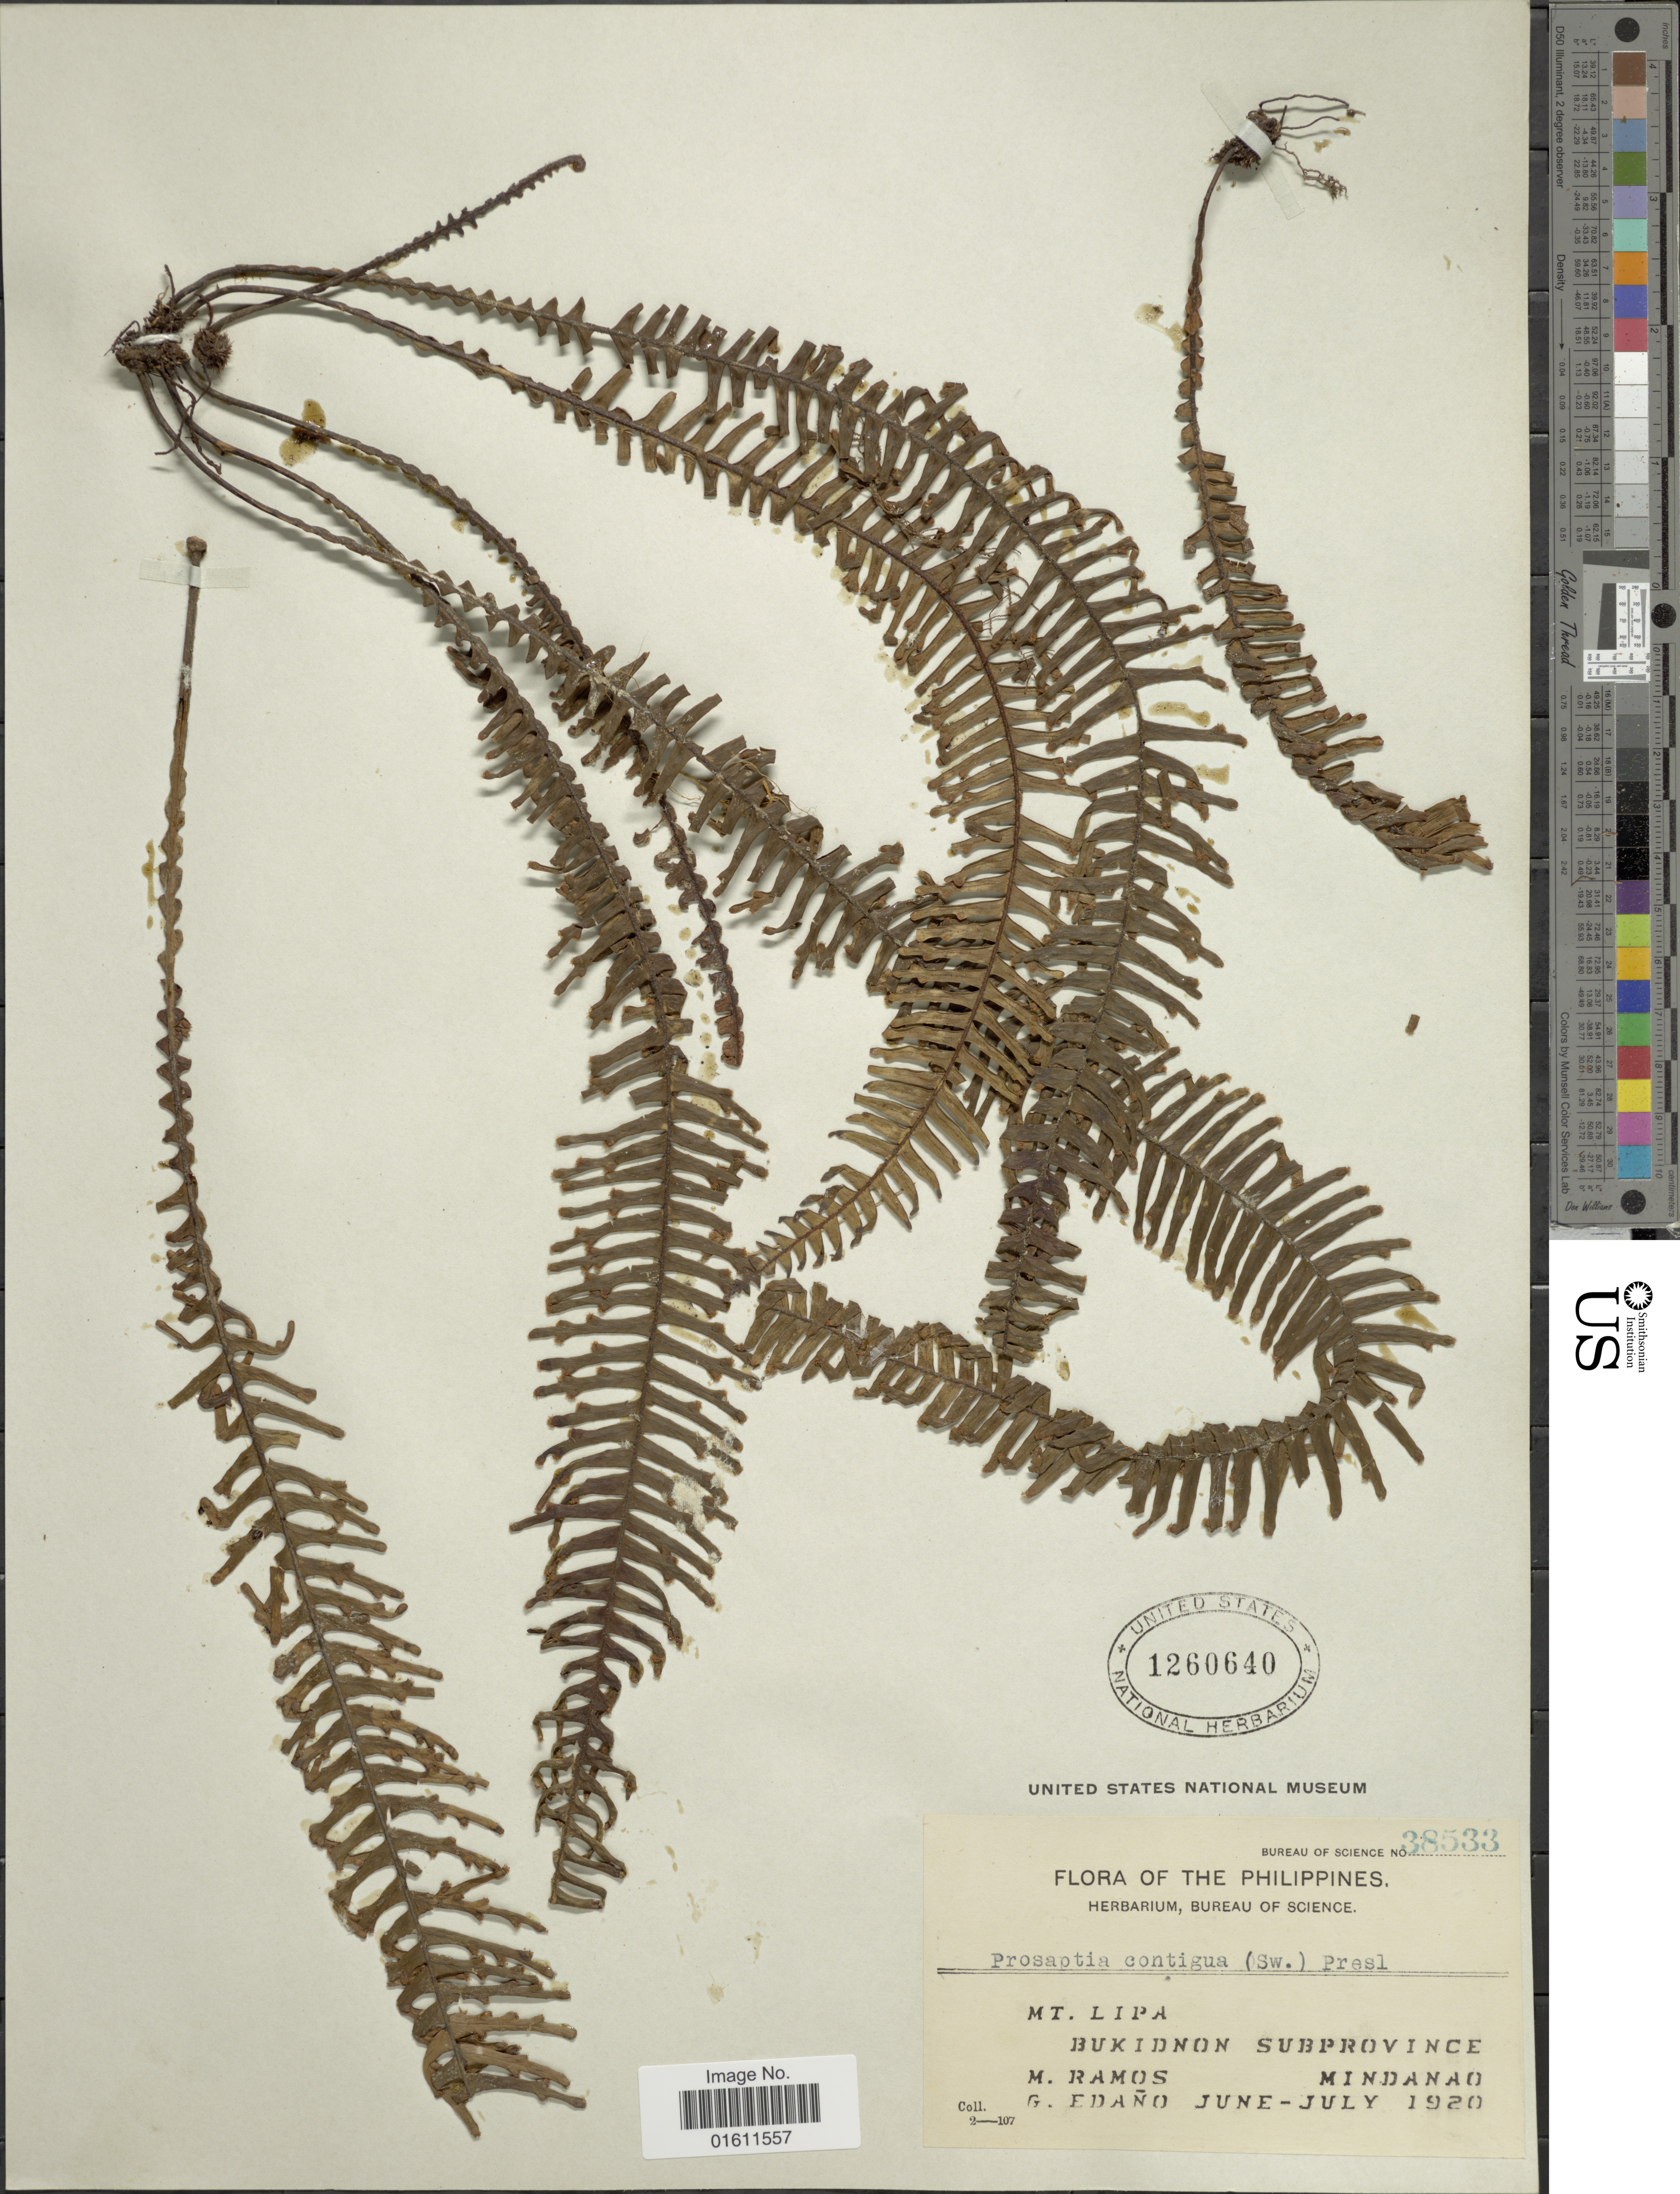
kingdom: Plantae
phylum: Tracheophyta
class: Polypodiopsida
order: Polypodiales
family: Polypodiaceae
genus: Prosaptia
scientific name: Prosaptia contigua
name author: (G. Forst.) Presl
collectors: M. Ramos & G. Edaño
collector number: Bureau of Science 38533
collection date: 1920-06/1920-07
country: Philippines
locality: Mt. Lipa, Bukidnon Subprovince, Mindanao.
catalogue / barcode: US 1260640